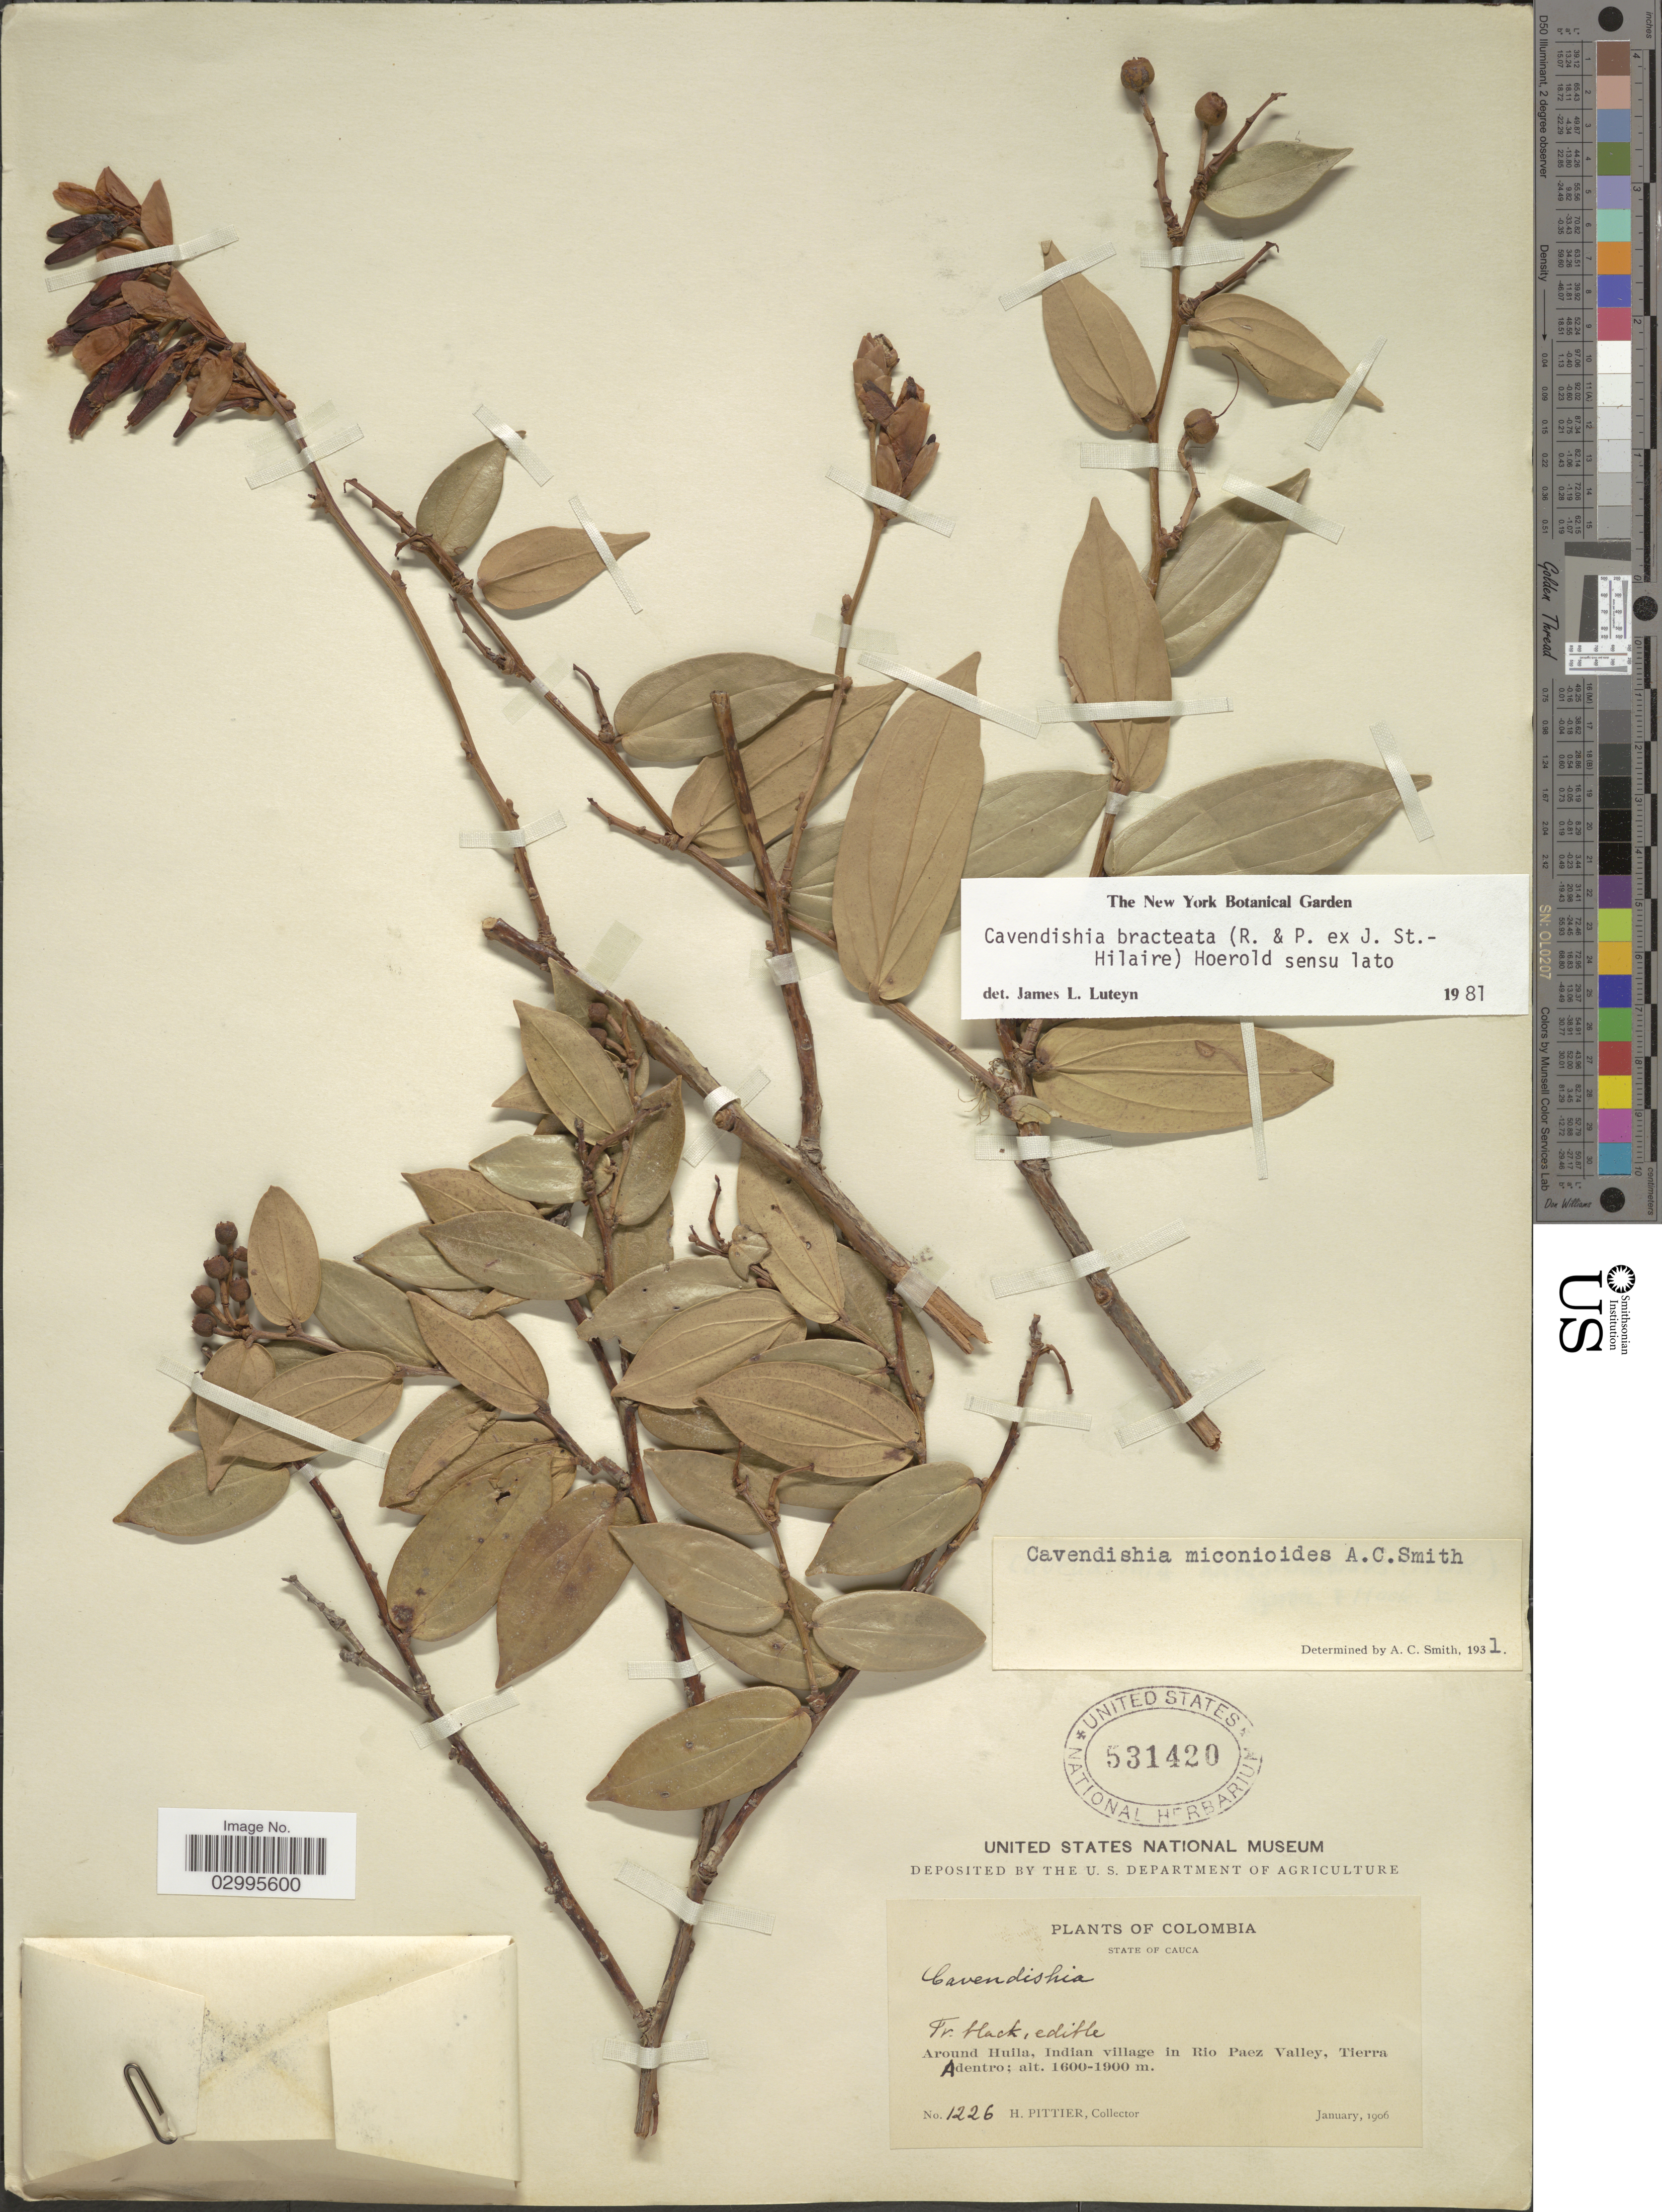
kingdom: Plantae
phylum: Tracheophyta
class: Magnoliopsida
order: Ericales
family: Ericaceae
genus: Cavendishia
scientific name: Cavendishia bracteata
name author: (Ruiz & Pav. ex J. St.-Hil.) Hoerold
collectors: H. F. Pittier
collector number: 1226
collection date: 1906-01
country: Colombia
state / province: Cauca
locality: Around Huila, Indian village in Rio Paez Valley, Tierra Adentro.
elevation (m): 1600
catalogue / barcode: US 531420